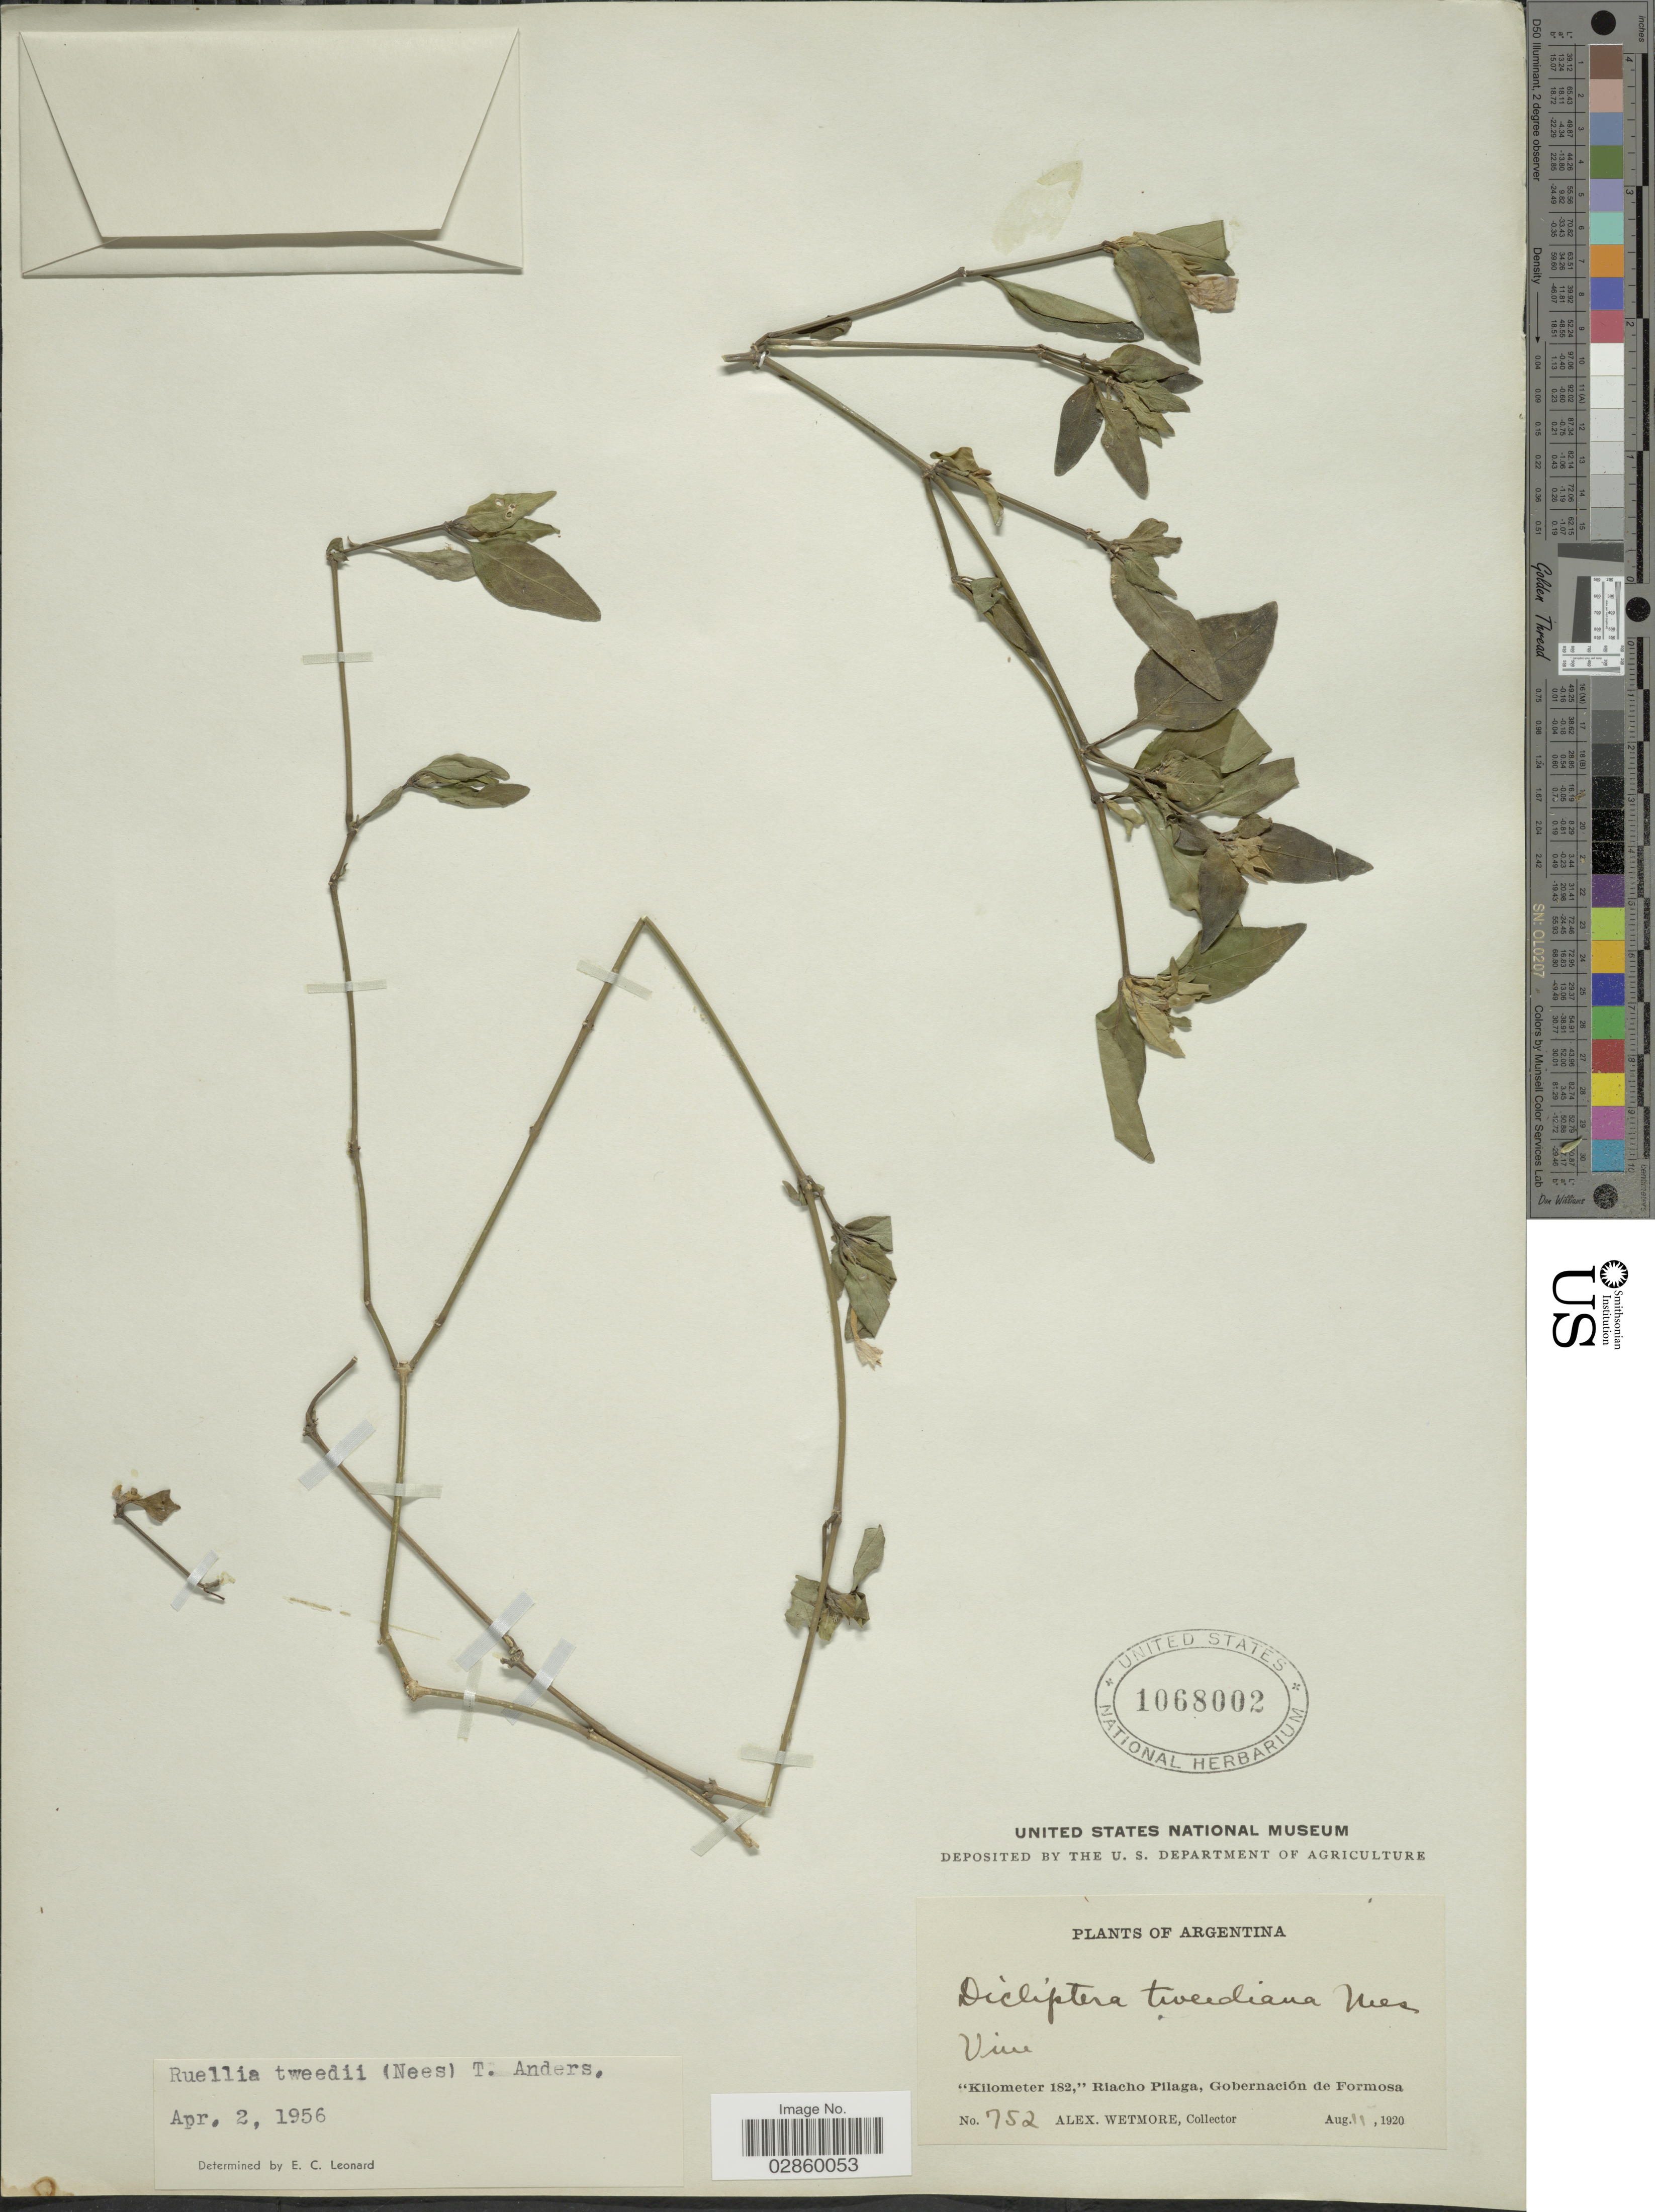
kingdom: Plantae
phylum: Tracheophyta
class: Magnoliopsida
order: Lamiales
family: Acanthaceae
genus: Ruellia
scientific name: Ruellia erythropus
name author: (Nees) Lindau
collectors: A. Wetmore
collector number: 752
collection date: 1920-08-11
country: Argentina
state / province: Formosa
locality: Kilometer 182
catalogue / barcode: US 1068002